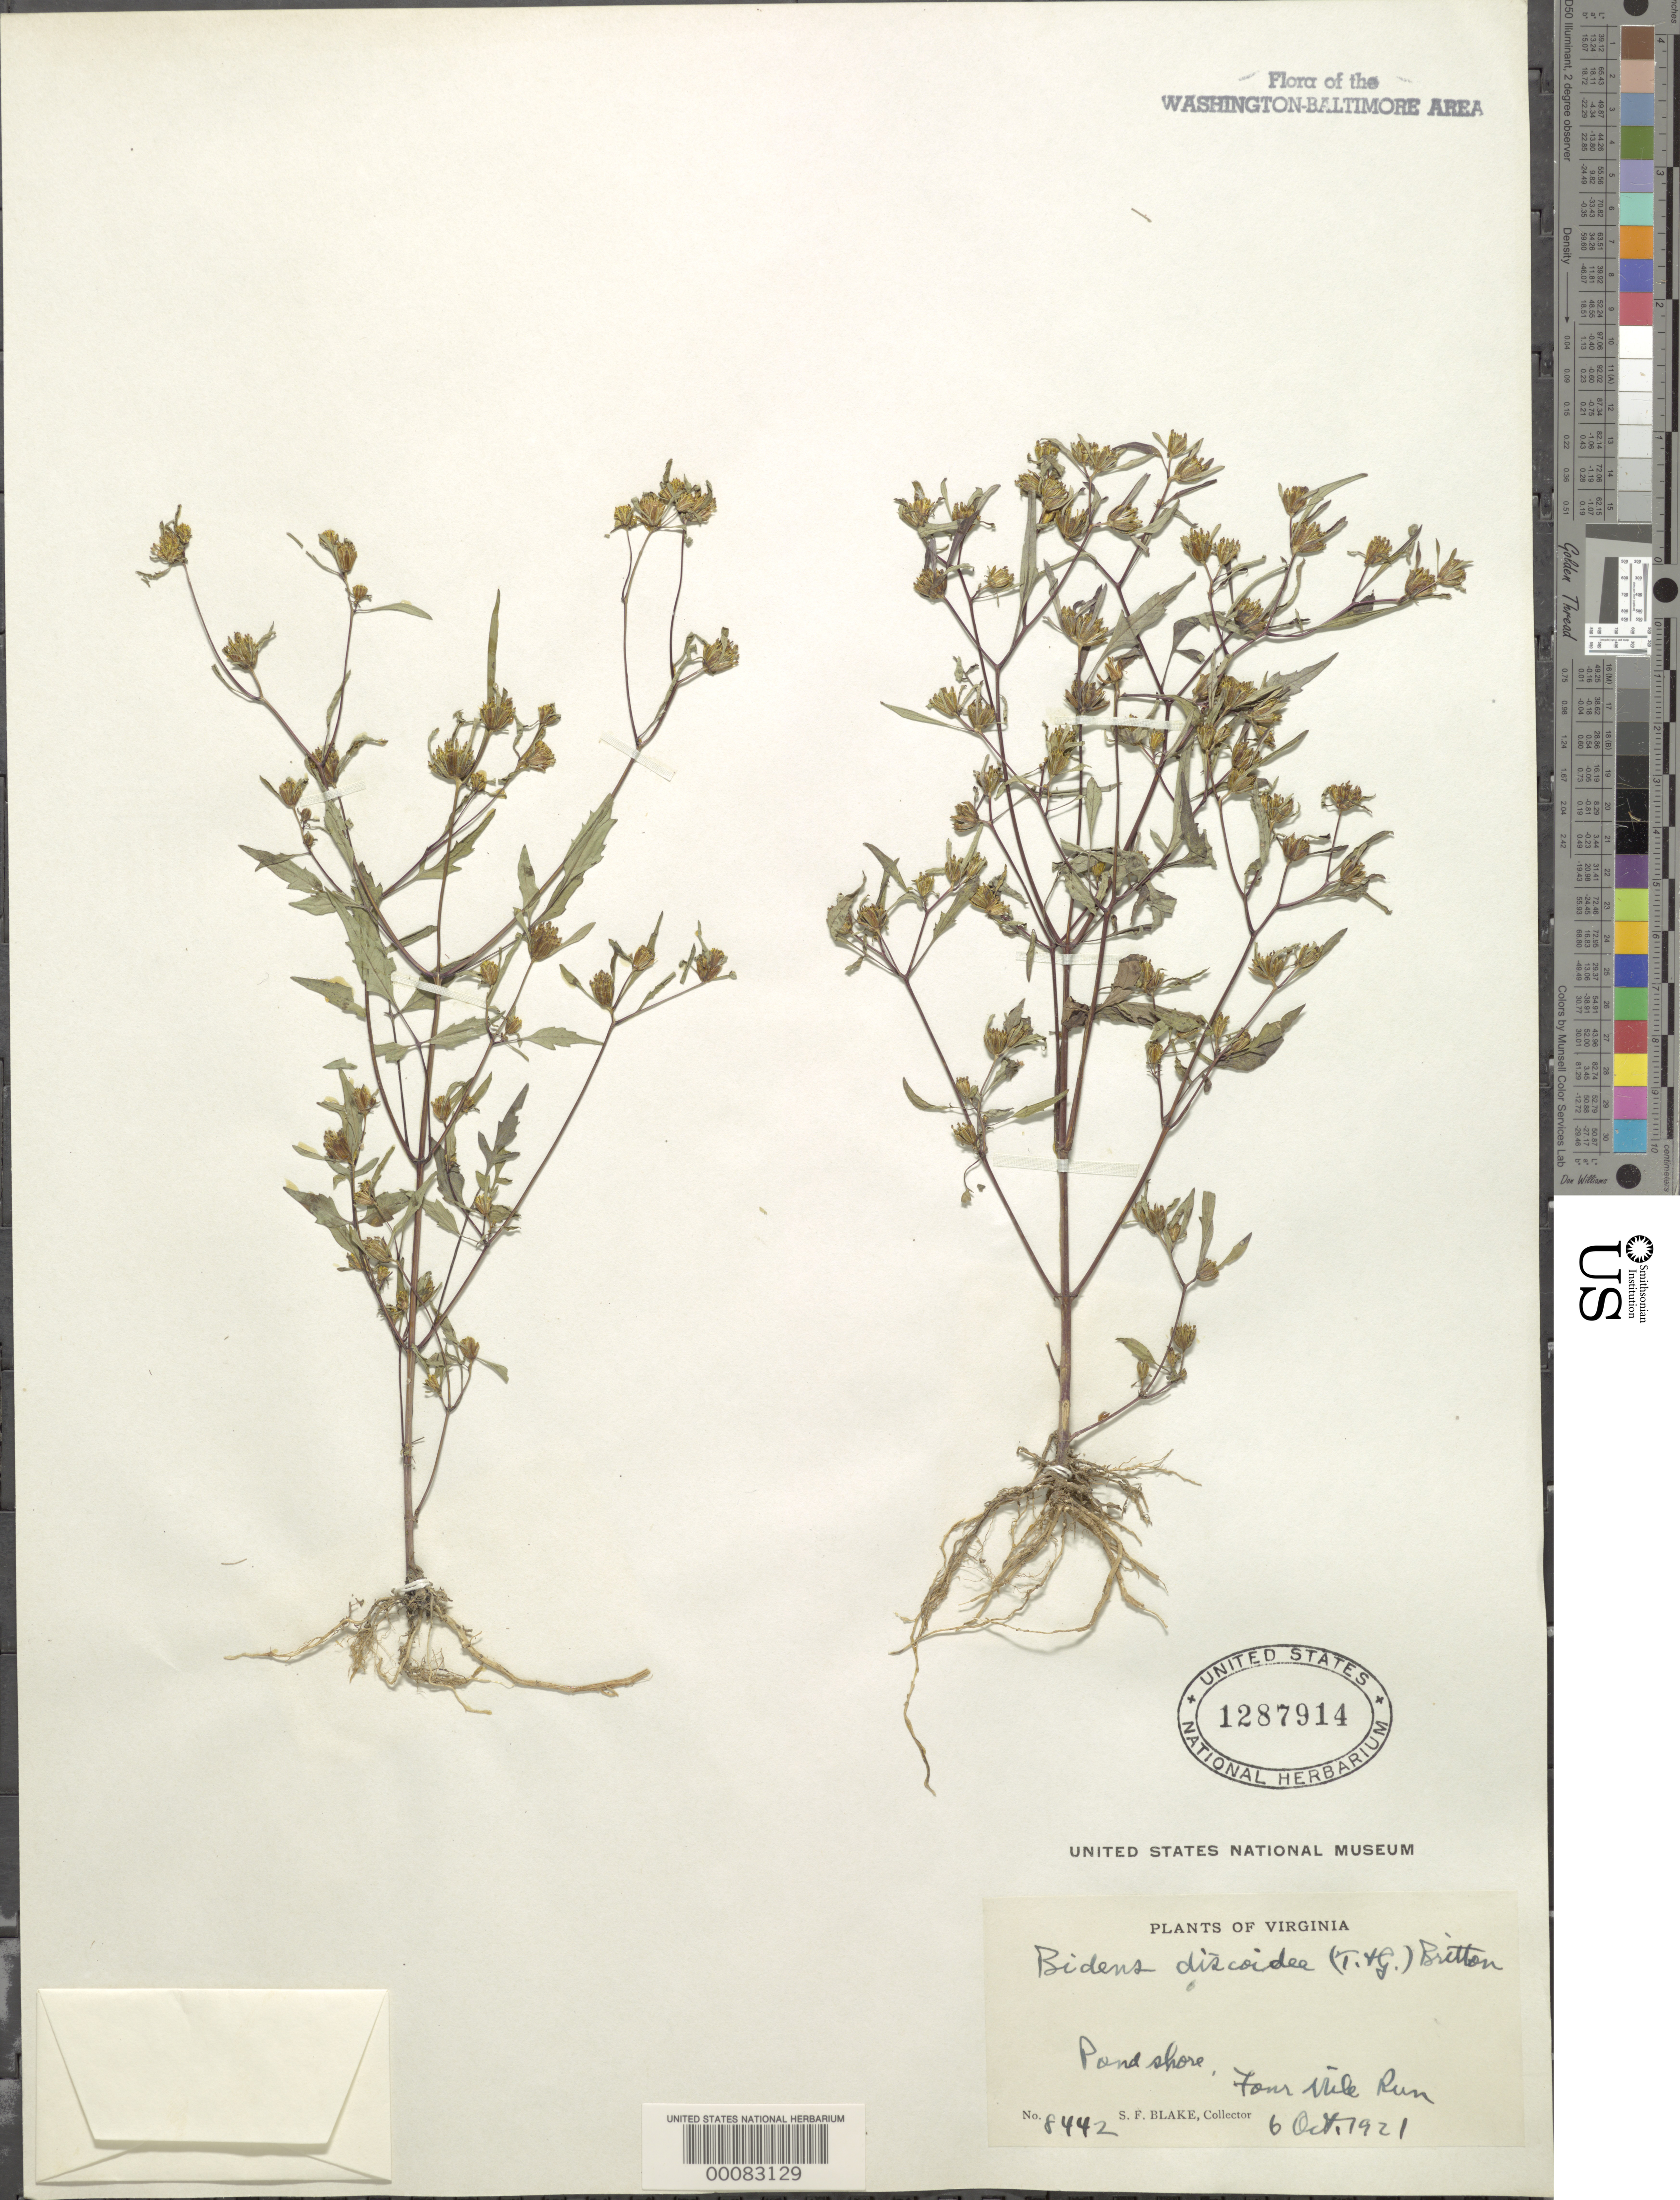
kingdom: Plantae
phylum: Tracheophyta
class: Magnoliopsida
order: Asterales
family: Asteraceae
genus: Bidens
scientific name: Bidens discoidea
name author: (Torr. & A. Gray) Britton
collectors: S. Blake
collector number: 8442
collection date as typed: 06 Oct 1921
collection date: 1921-10-06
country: United States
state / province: Virginia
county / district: Arlington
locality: Four Mile Run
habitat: Pond shore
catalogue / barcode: US 1287914